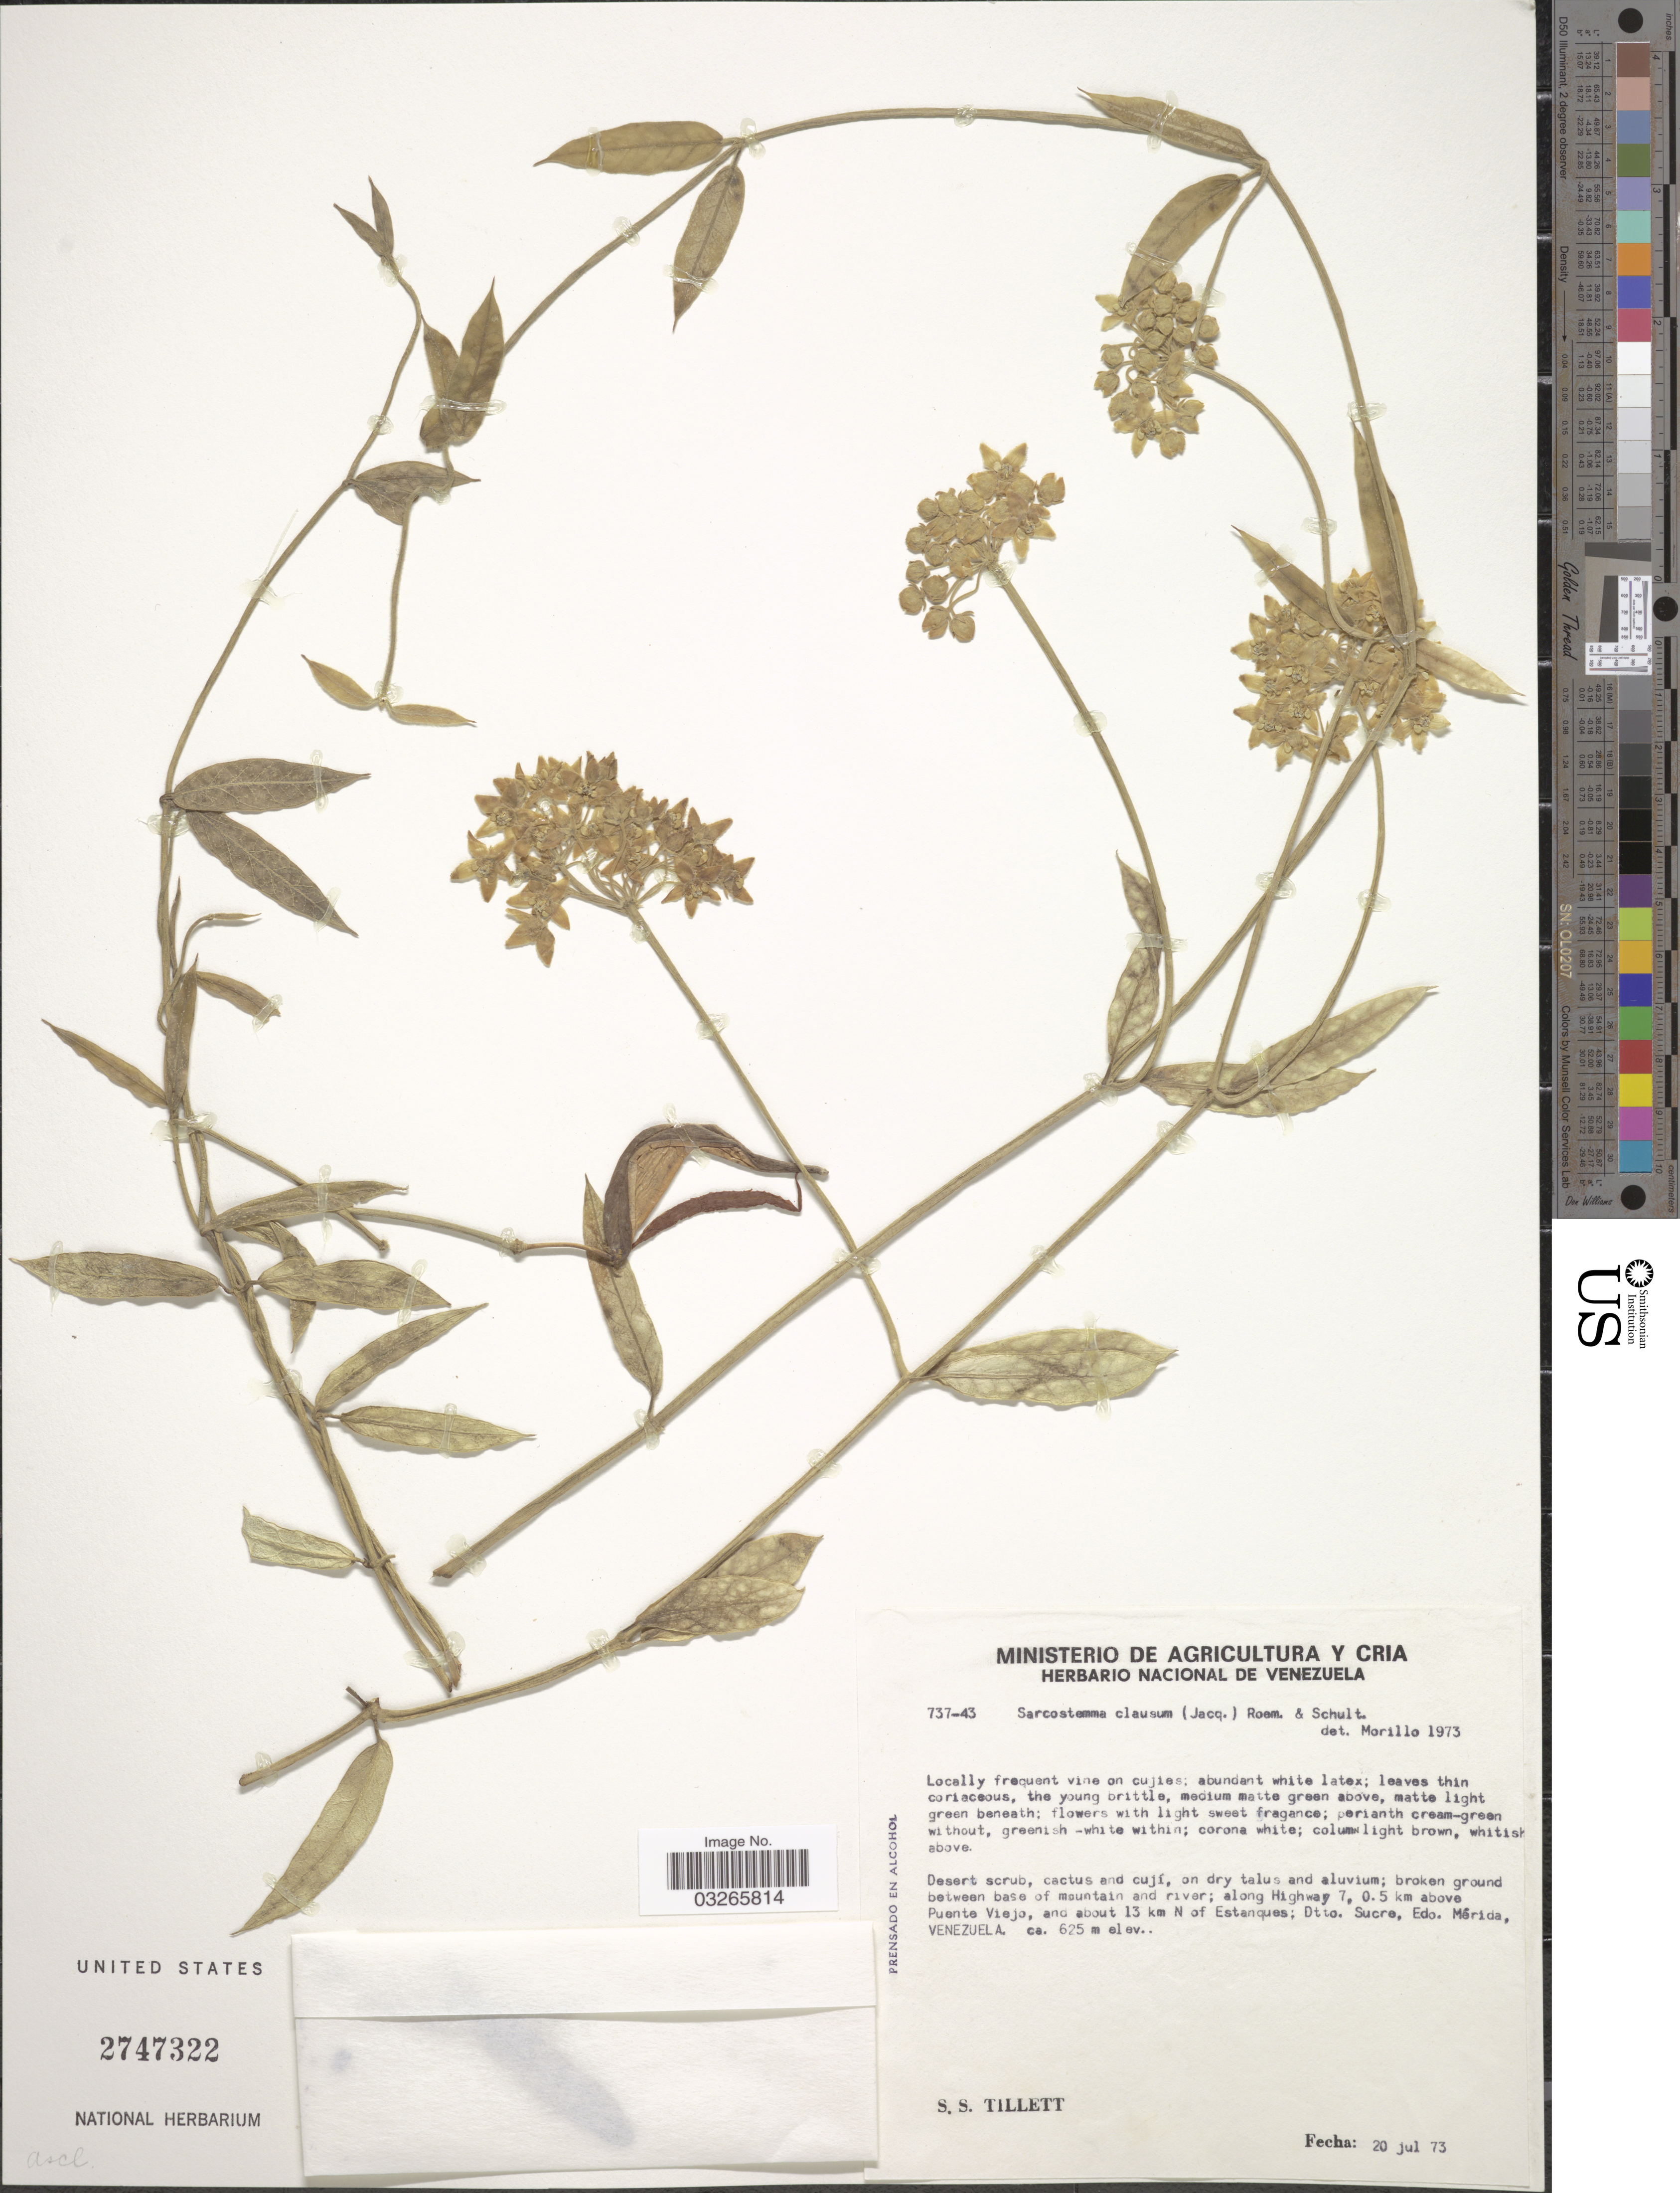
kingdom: Plantae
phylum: Tracheophyta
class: Magnoliopsida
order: Gentianales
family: Apocynaceae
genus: Sarcostemma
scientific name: Sarcostemma clausum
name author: (Jacq.) Schult.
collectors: S. S. Tillett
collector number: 737-43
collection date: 1973-07-20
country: Venezuela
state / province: Mérida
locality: Broken ground between base of mountain and river; along Highway 7, 0.5 km above Puente Viejo, and about 13 km N of Estanques; Dtto. Sucre.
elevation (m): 625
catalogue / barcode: US 2747322